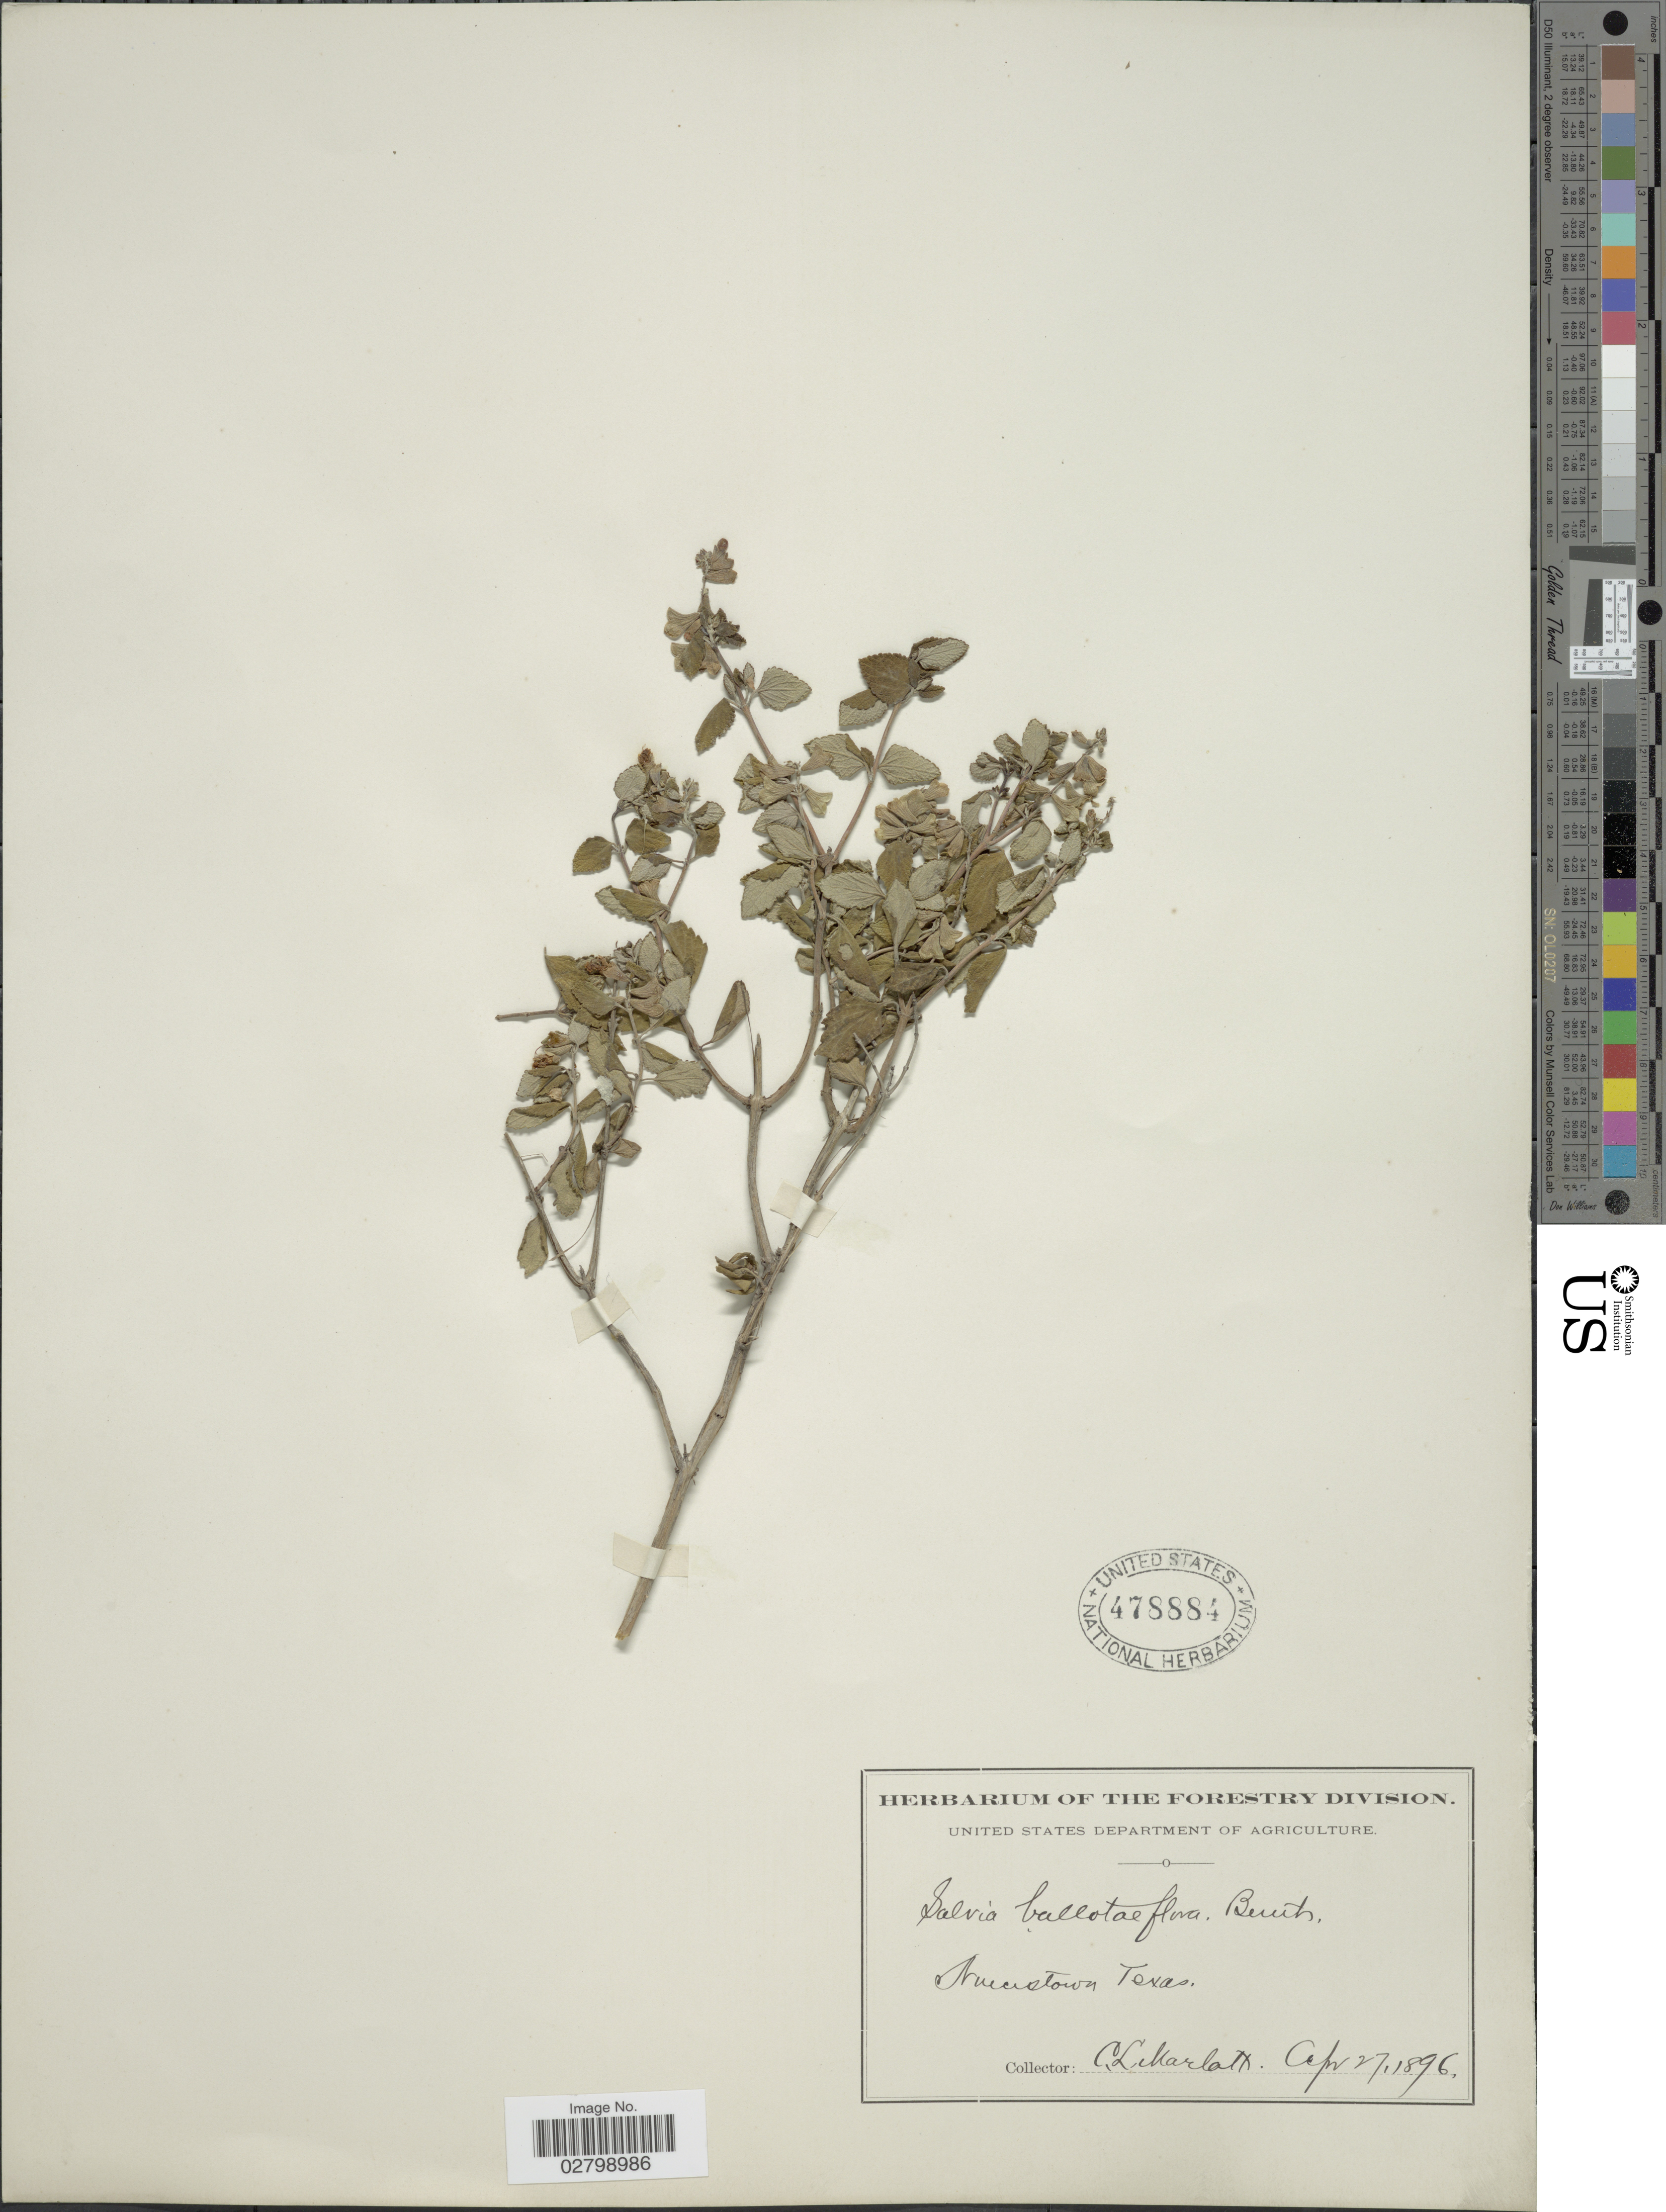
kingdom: Plantae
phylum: Tracheophyta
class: Magnoliopsida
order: Lamiales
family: Lamiaceae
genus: Salvia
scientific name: Salvia ballotiflora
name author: Benth.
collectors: C. Marlatt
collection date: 1896-04-27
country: United States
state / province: Texas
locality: Nuecestown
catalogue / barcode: US 478884